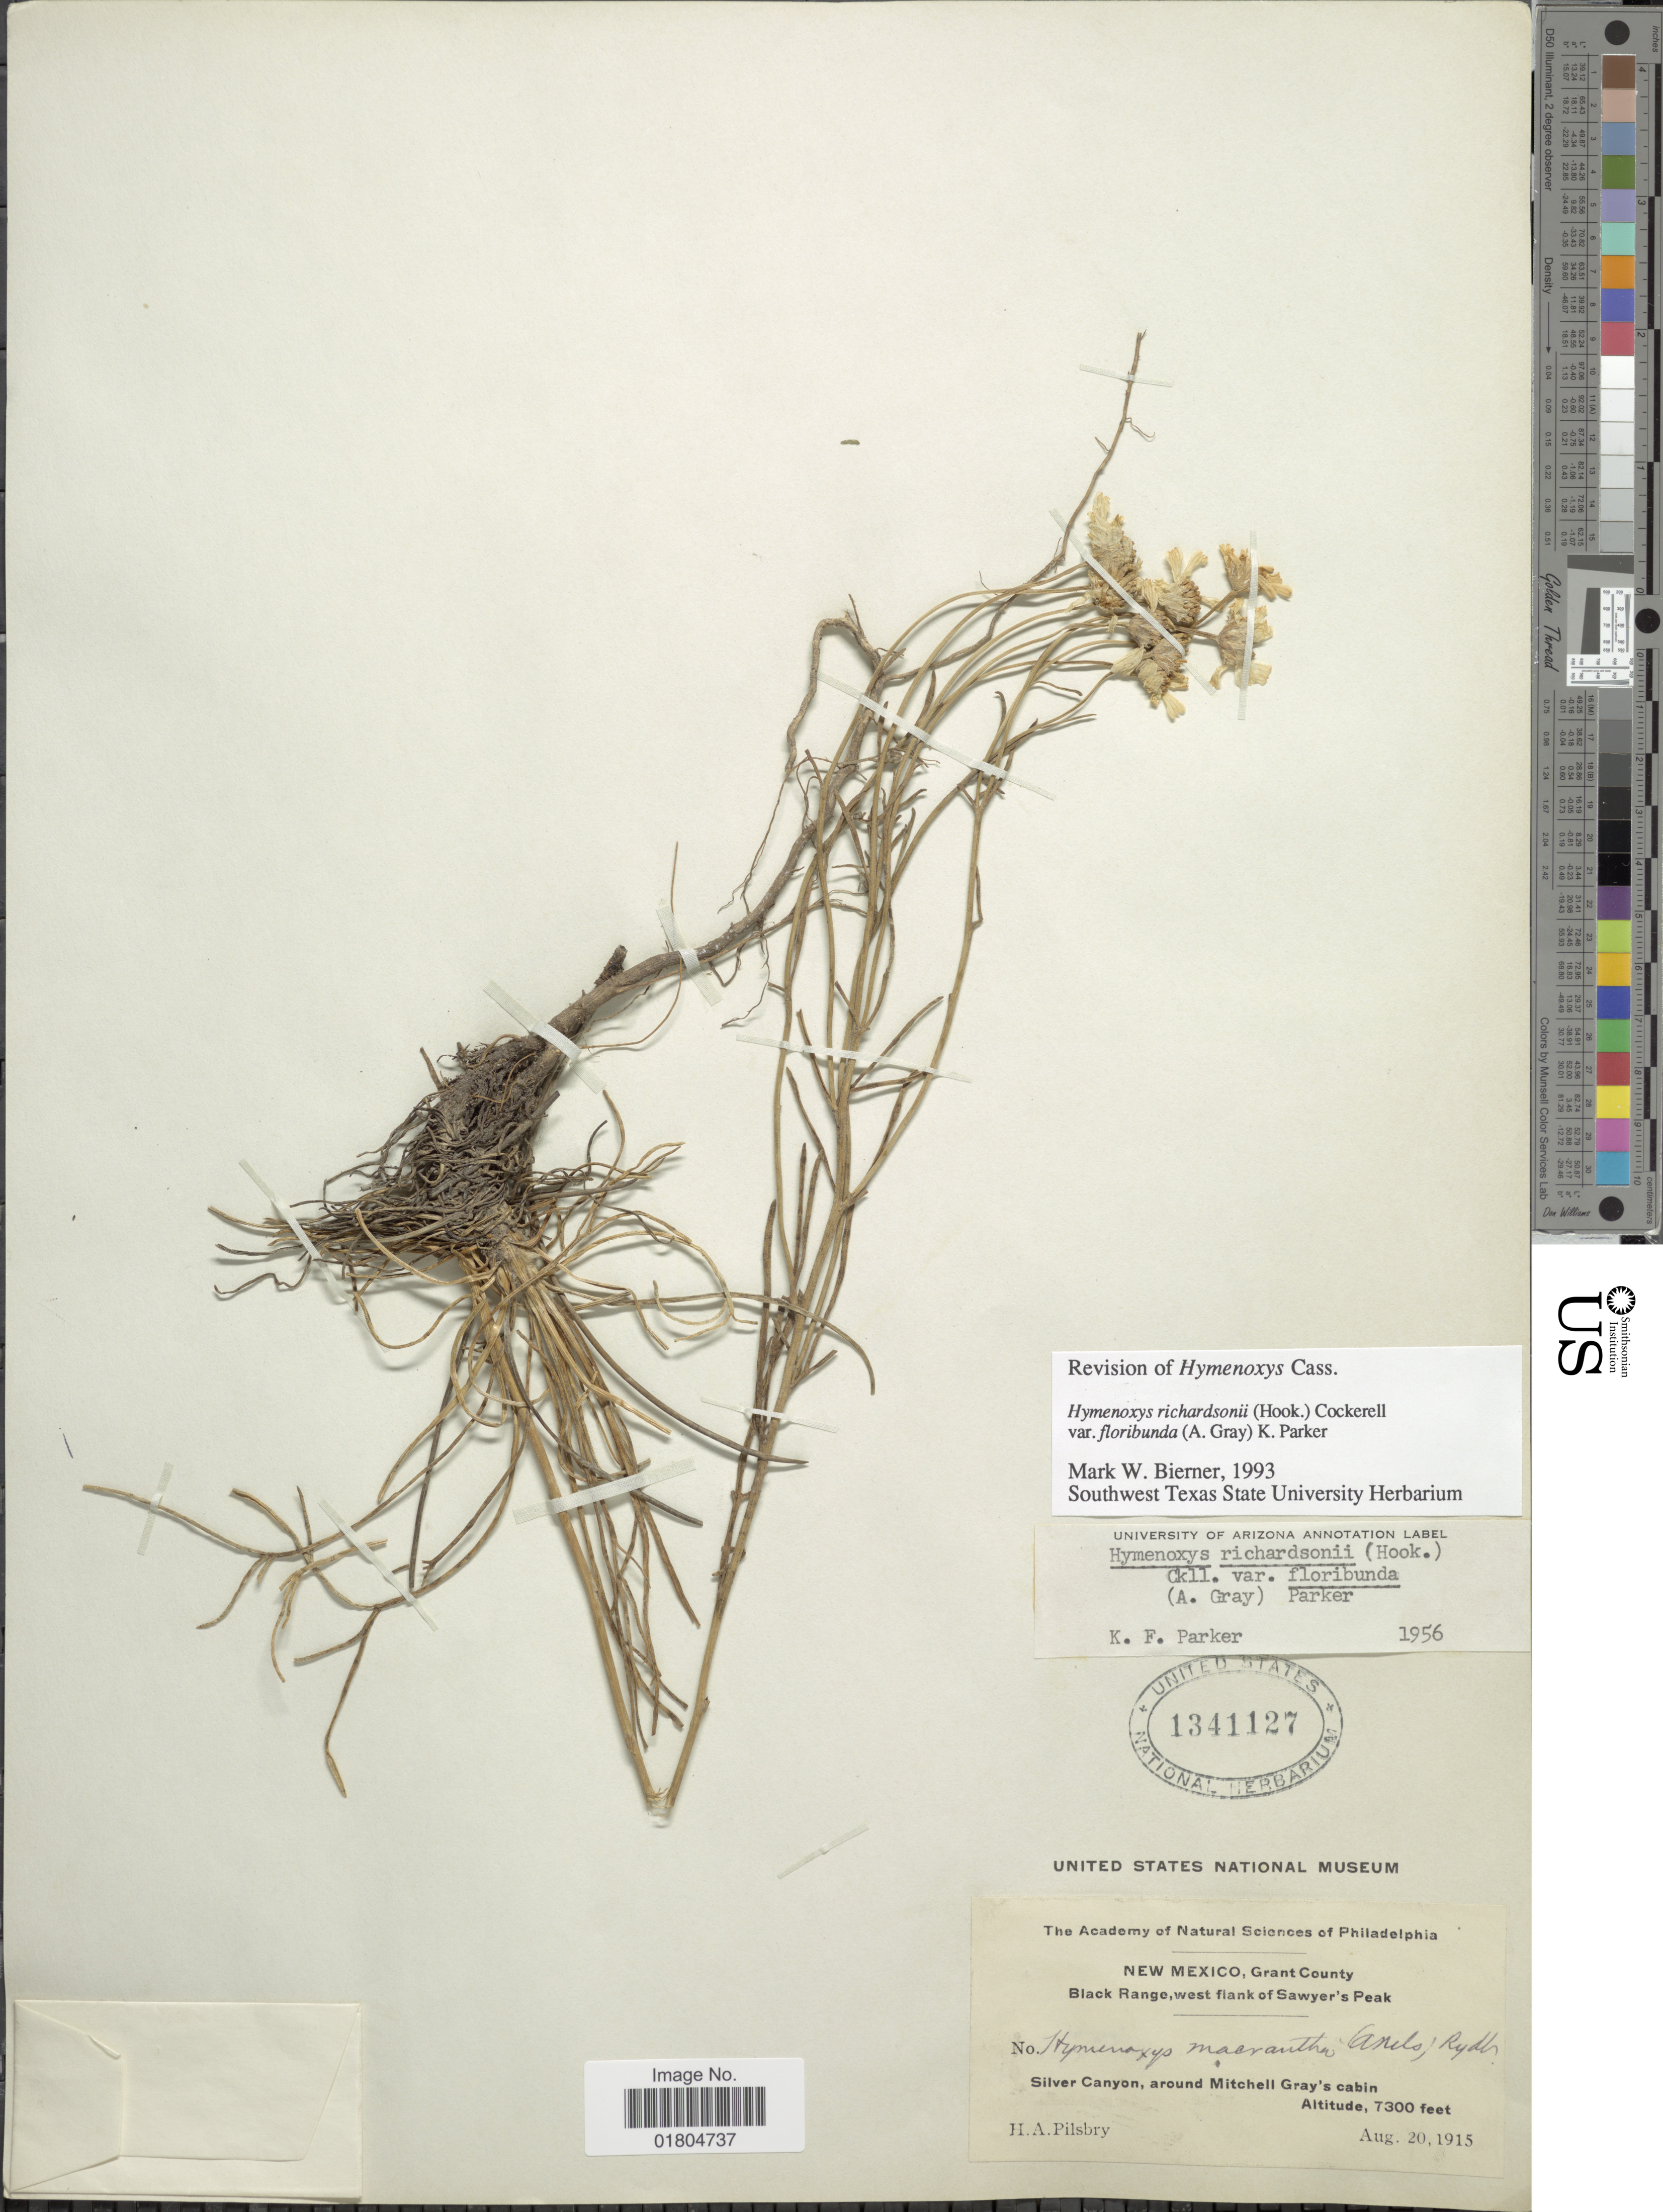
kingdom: Plantae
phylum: Tracheophyta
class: Magnoliopsida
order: Asterales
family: Asteraceae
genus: Hymenoxys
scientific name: Hymenoxys richardsonii var. floribunda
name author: (A. Gray) K.F. Parker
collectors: H. Pilsbry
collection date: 1915-08-20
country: United States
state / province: New Mexico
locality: Grant County. Black Range, west flank of Sawyer's Peak. Silver Canyon, around Mitchell Gray's Cabin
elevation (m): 2225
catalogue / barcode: US 1341127